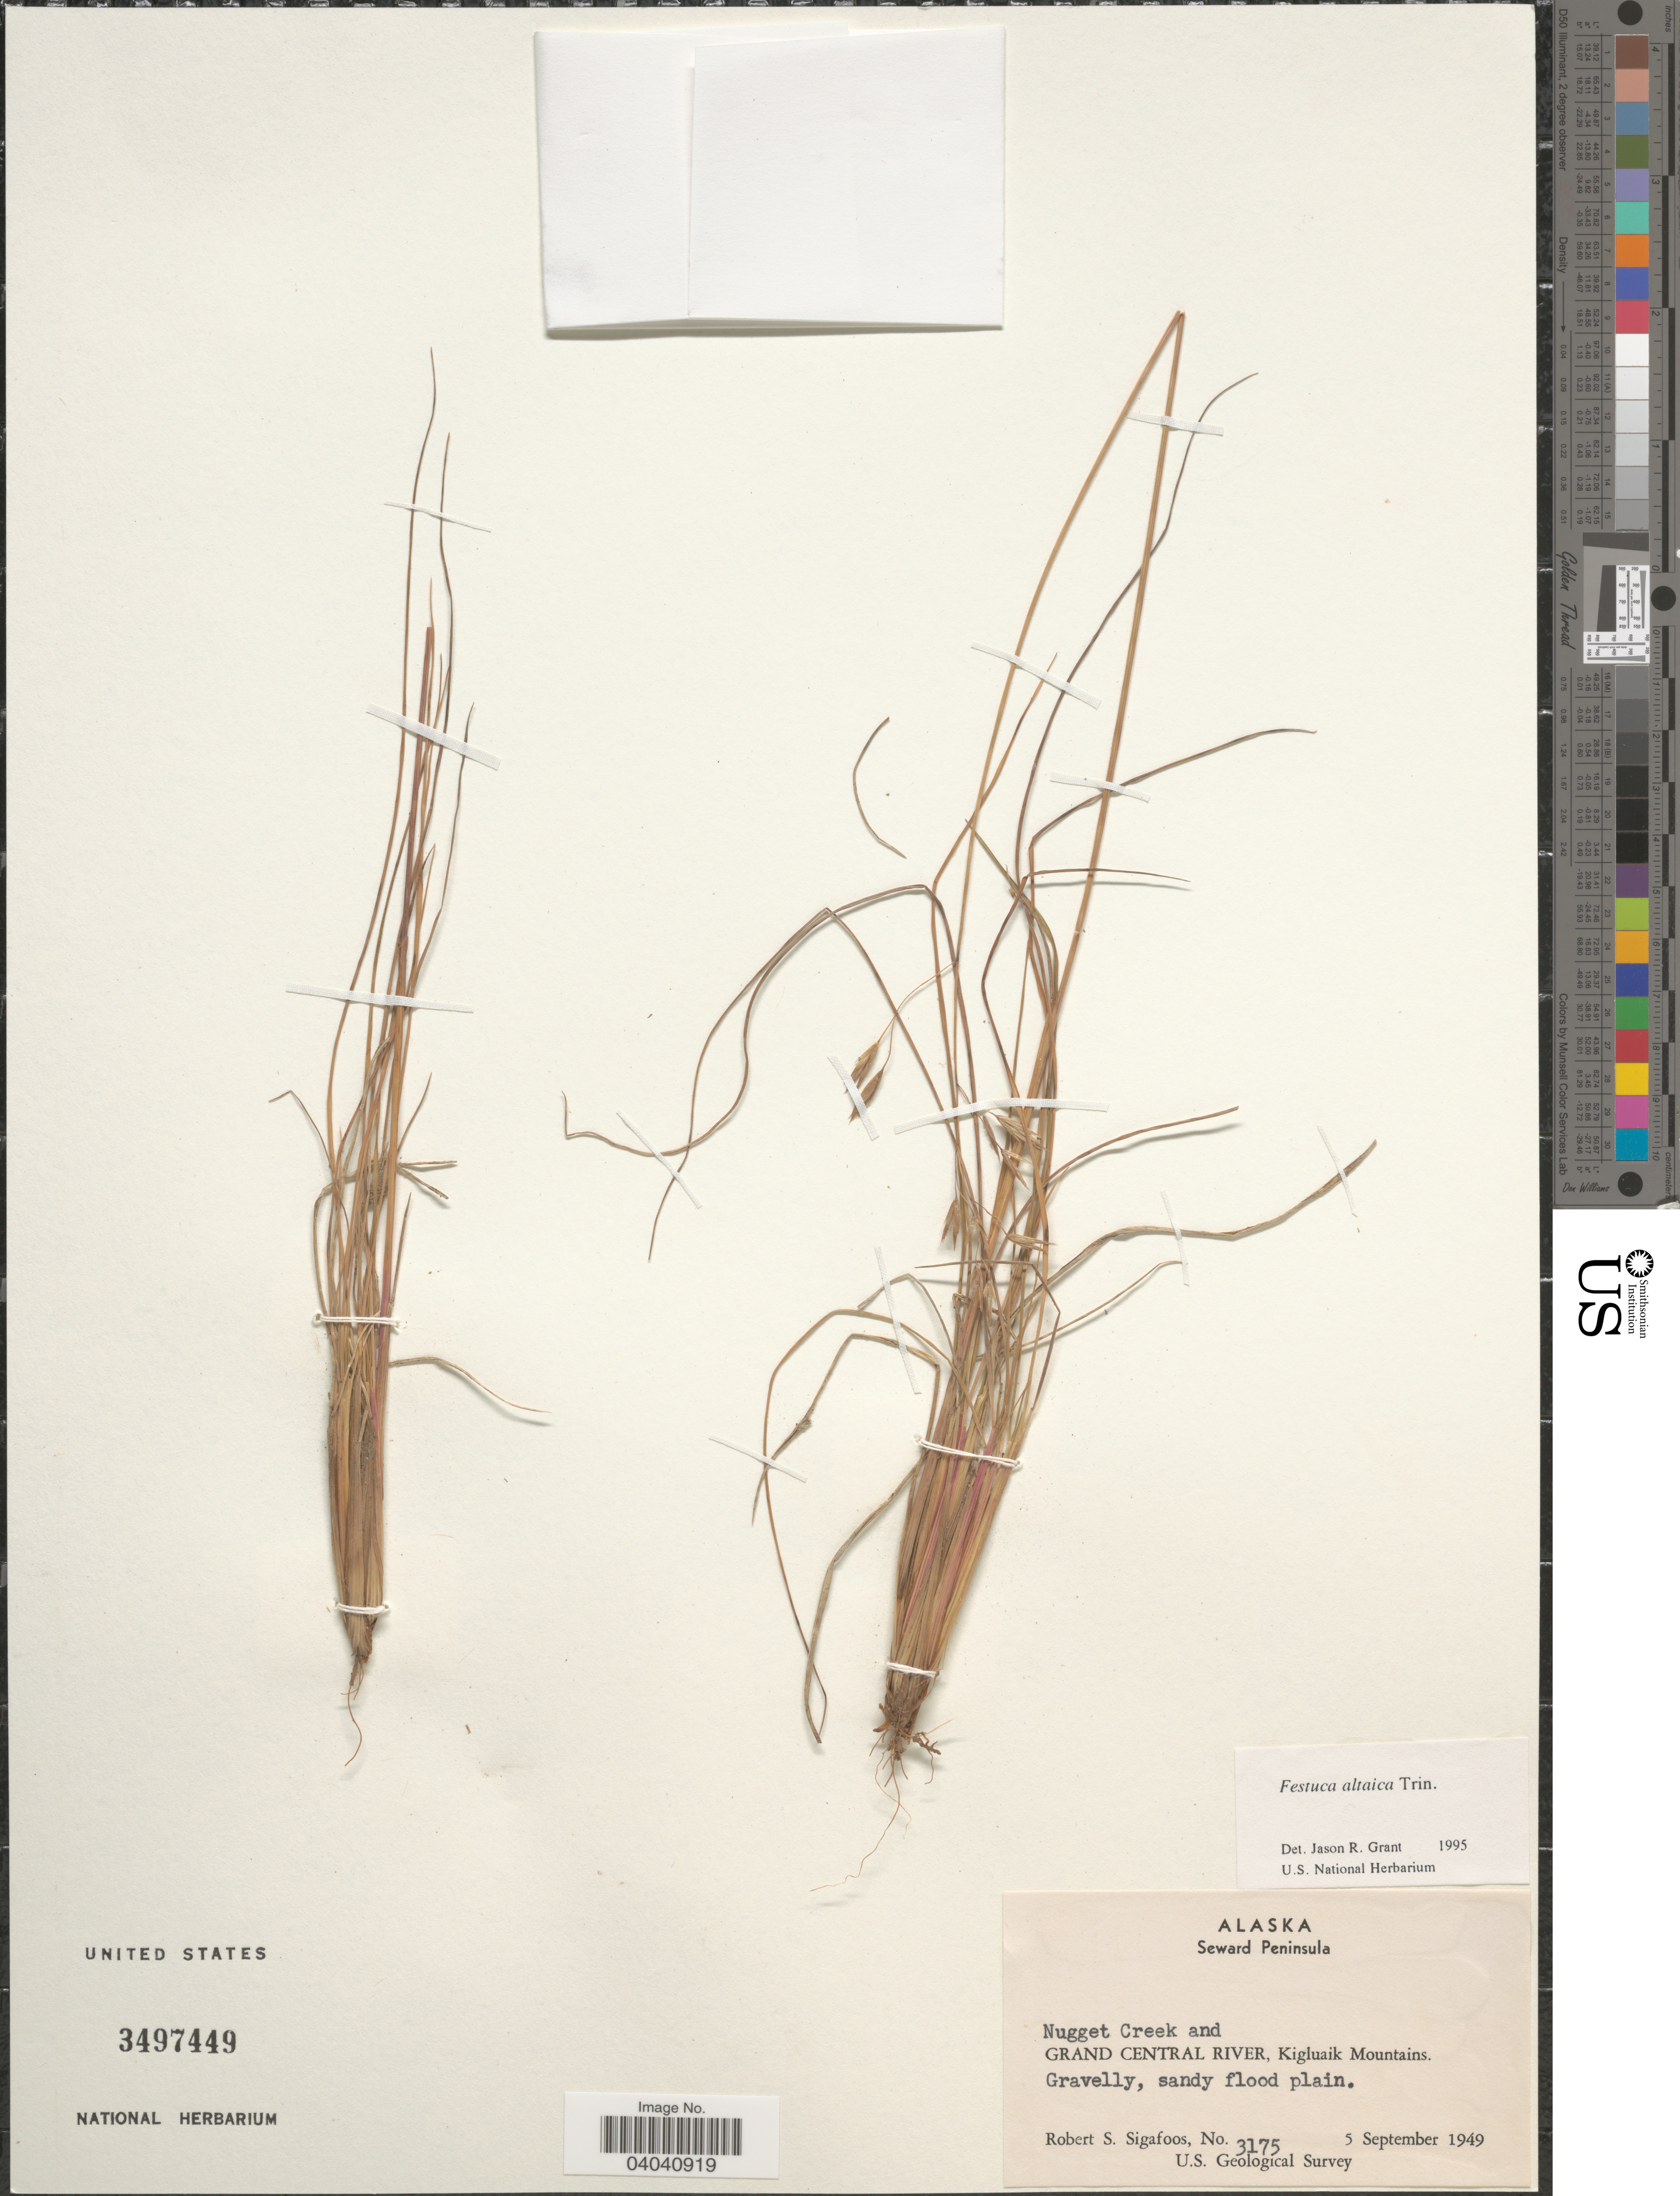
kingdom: Plantae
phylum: Tracheophyta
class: Liliopsida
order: Poales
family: Poaceae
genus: Festuca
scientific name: Festuca altaica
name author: Trin.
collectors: R. Sigafoos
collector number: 3175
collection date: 1949-09-05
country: United States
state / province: Alaska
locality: Seward Peninsula. Nugget Creek and Grand Central River, Kigluaik Mountains.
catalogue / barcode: US 3497449